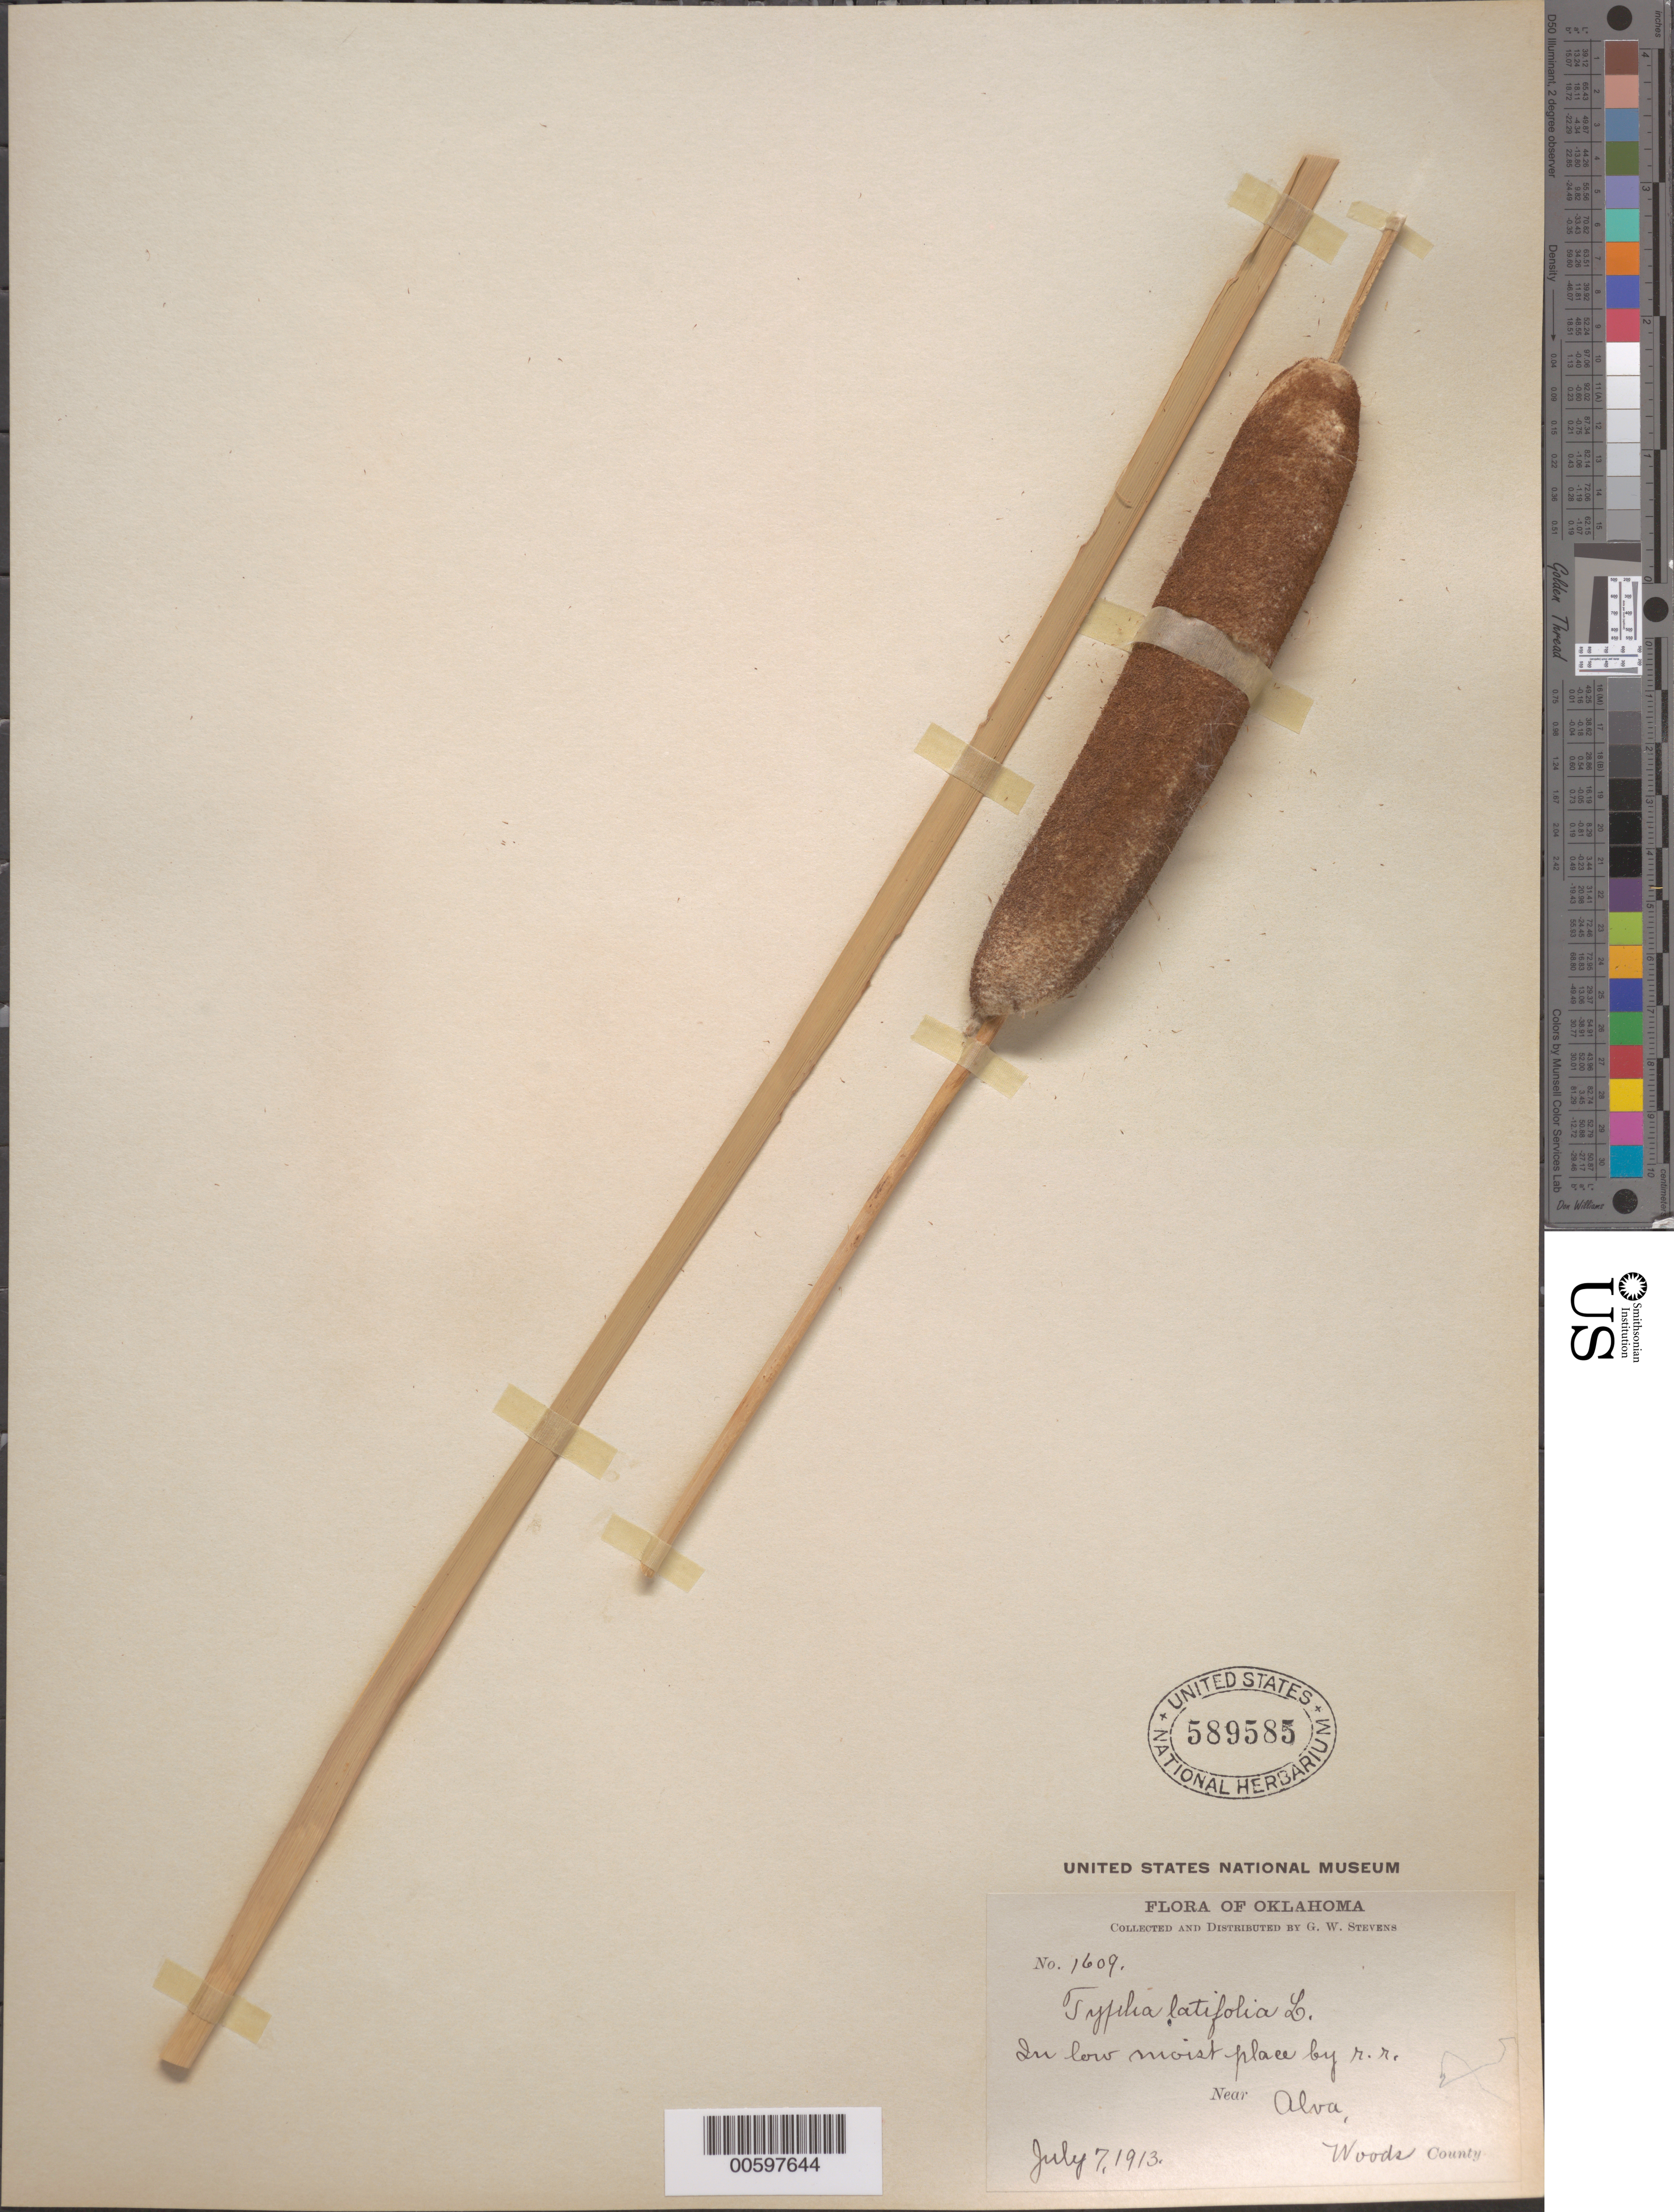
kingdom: Plantae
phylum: Tracheophyta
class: Liliopsida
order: Poales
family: Typhaceae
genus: Typha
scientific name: Typha latifolia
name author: L.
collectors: G. W. Stevens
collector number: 1609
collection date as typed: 07 Jul 1913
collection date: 1913-07-07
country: United States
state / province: Oklahoma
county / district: Woods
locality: Near Alva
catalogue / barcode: US 589585